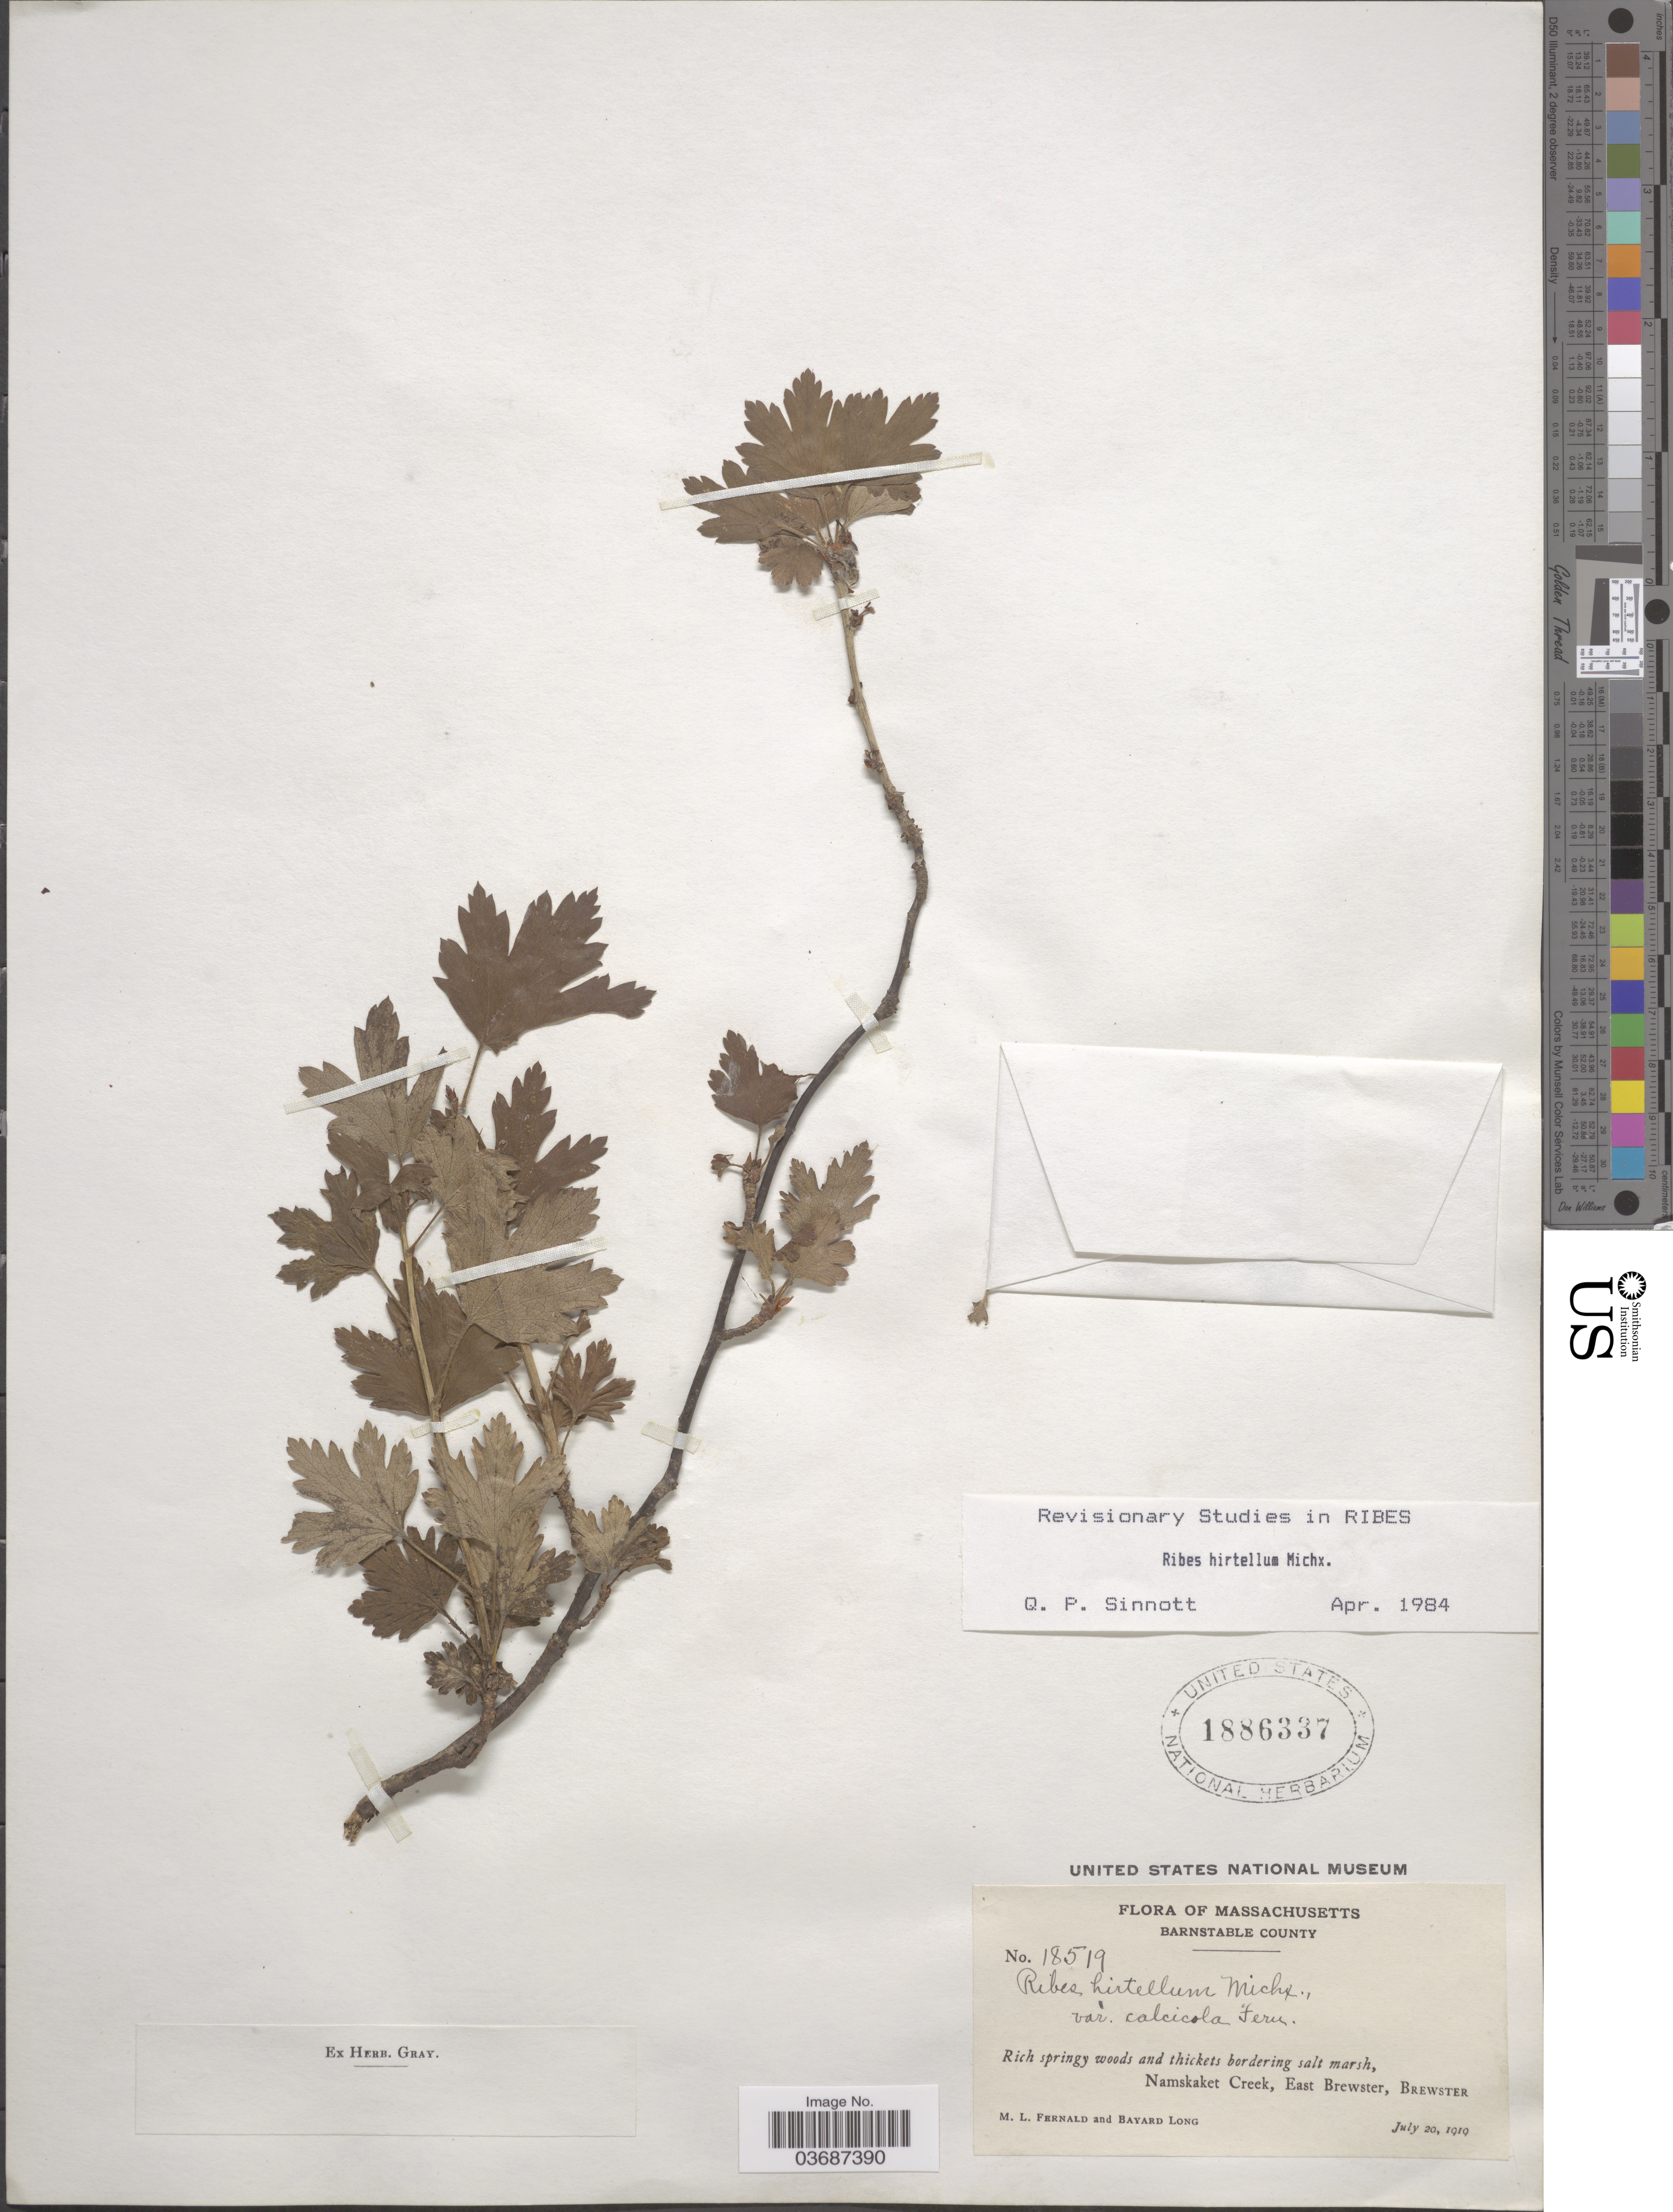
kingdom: Plantae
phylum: Tracheophyta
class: Magnoliopsida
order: Saxifragales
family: Grossulariaceae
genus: Ribes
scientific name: Ribes hirtellum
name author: Michx.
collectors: M. L. Fernald & B. Long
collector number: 18519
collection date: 1919-07-20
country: United States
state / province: Massachusetts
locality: Barnstable County. Rich springy woods and thickets bordering salt marsh, Namskaket Creek, East Brewster, Brewster.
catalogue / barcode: US 1886337